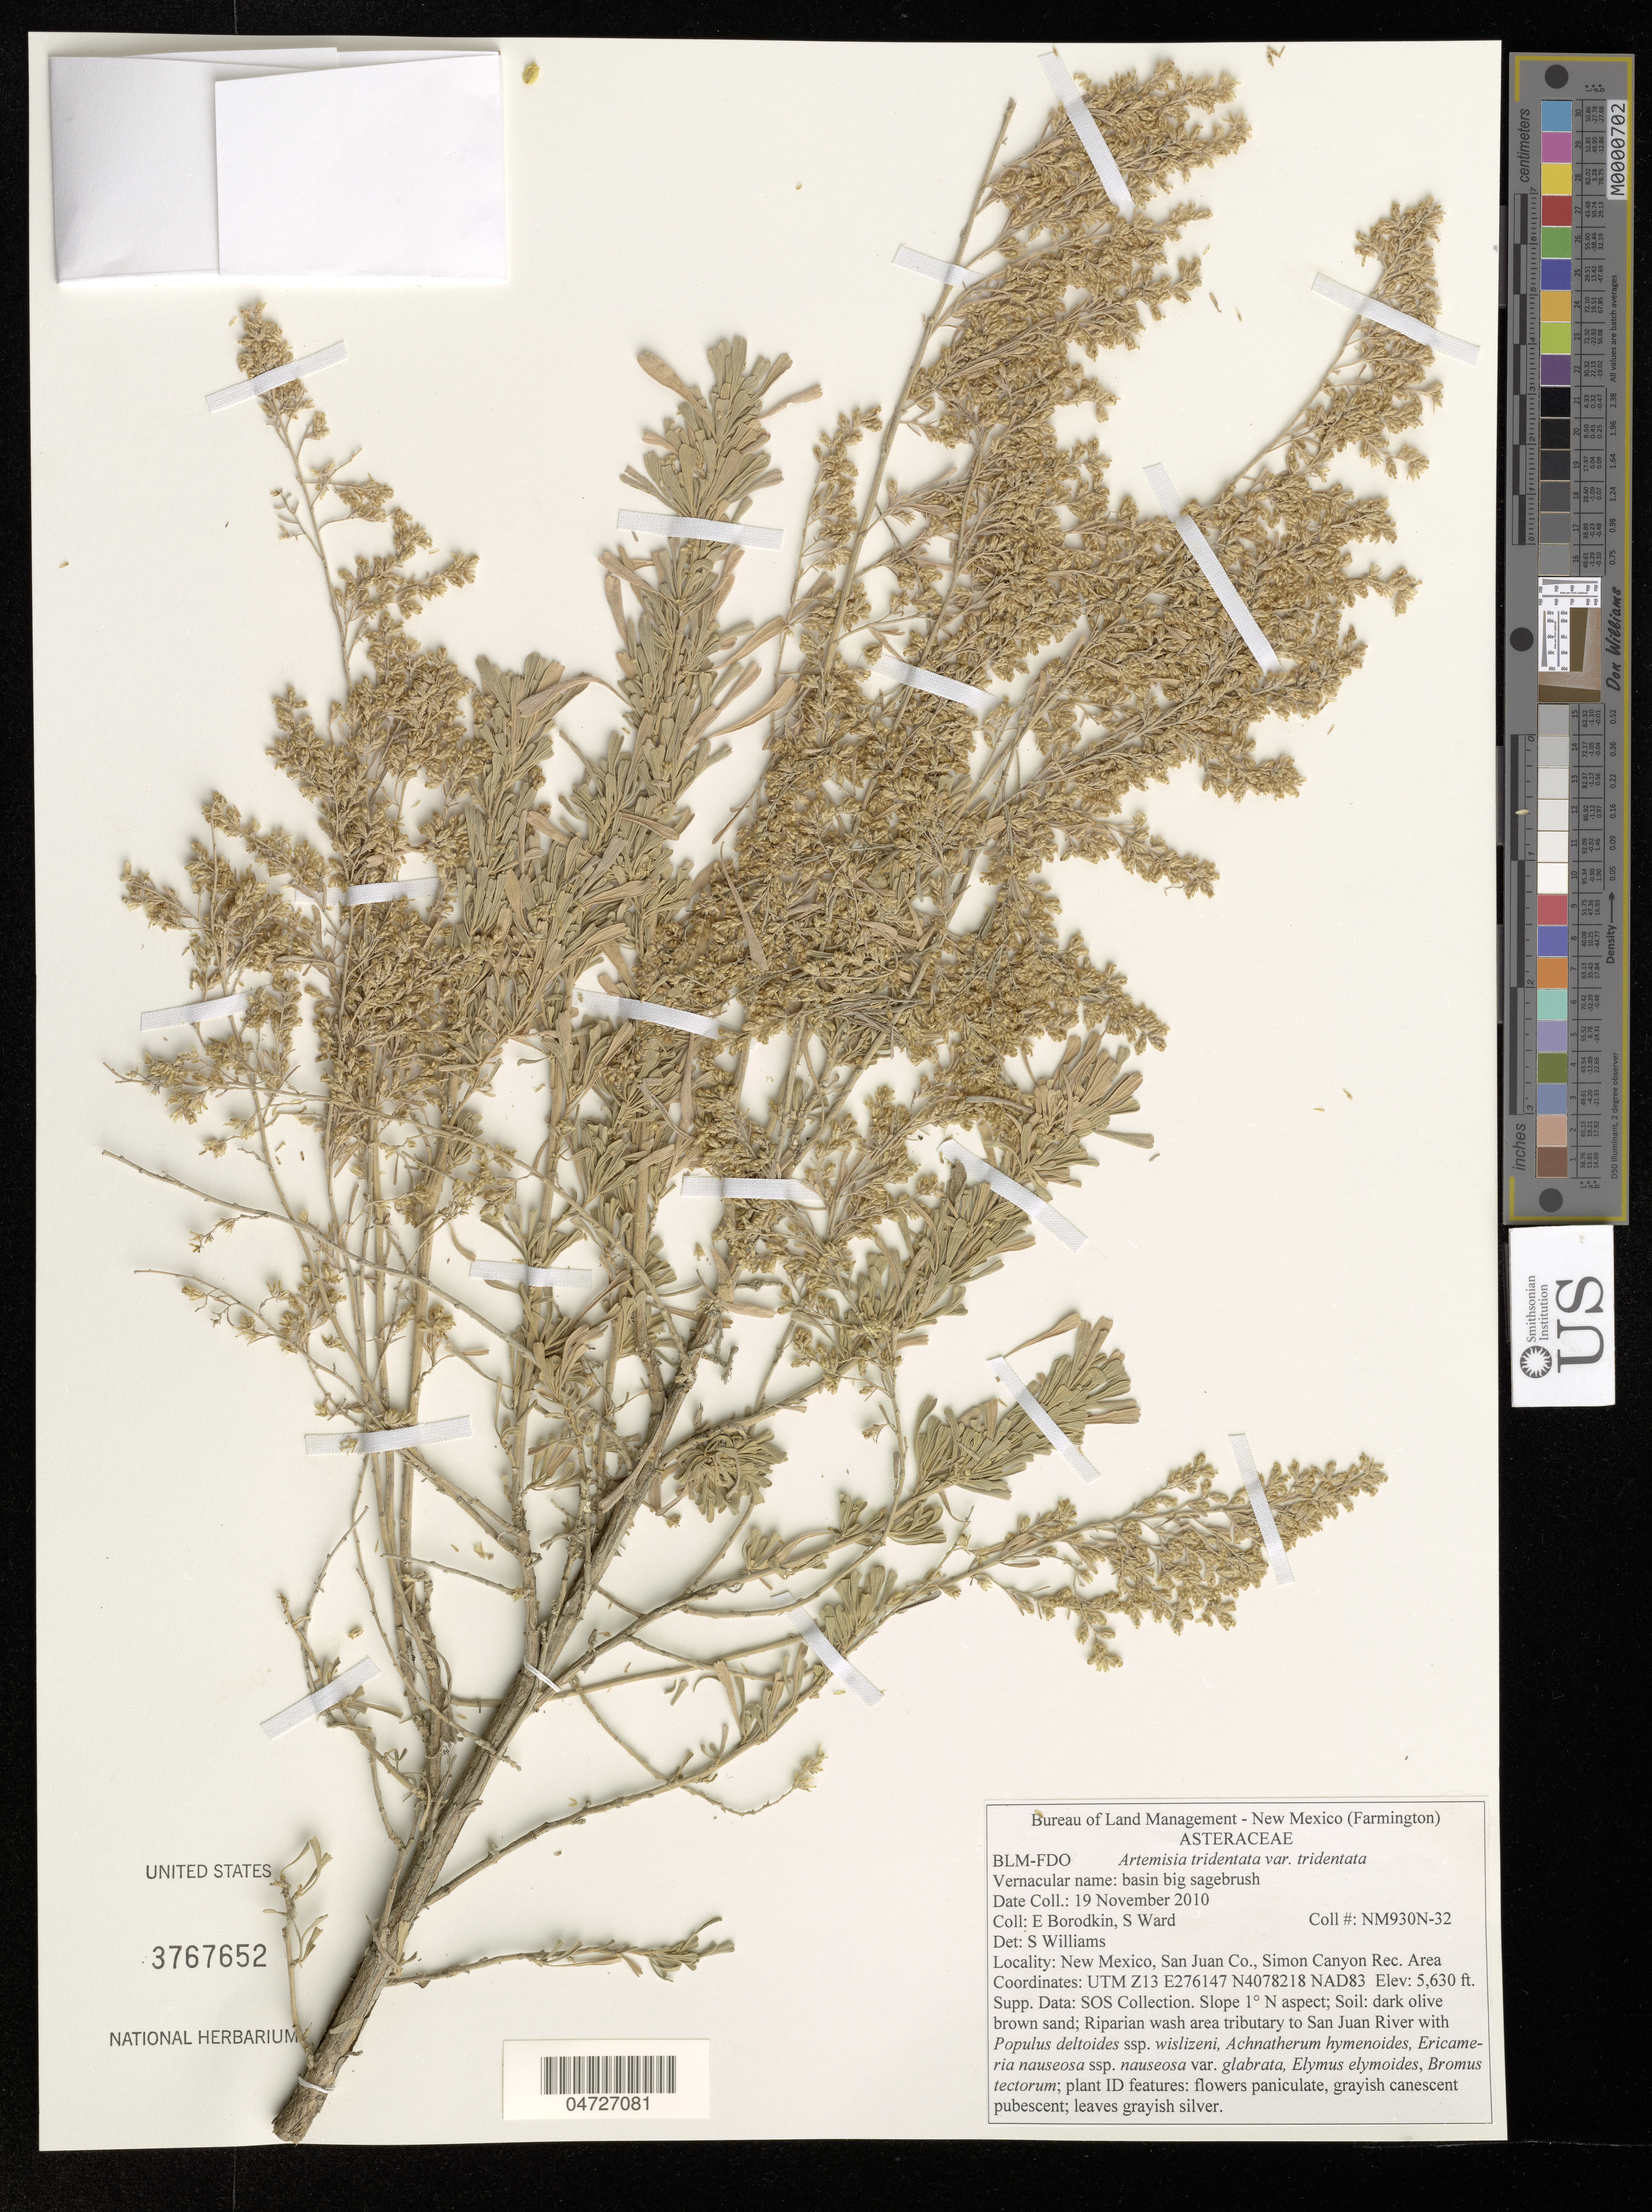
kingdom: Plantae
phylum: Tracheophyta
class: Magnoliopsida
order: Asterales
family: Asteraceae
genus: Artemisia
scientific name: Artemisia tridentata var. tridentata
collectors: E. Borodkin & S. Ward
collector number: NM930N-32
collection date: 2010-11-19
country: United States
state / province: New Mexico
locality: (Farmington). San Juan Co., Simon Canyon Rec. Area.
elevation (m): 1716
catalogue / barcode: US 3767652